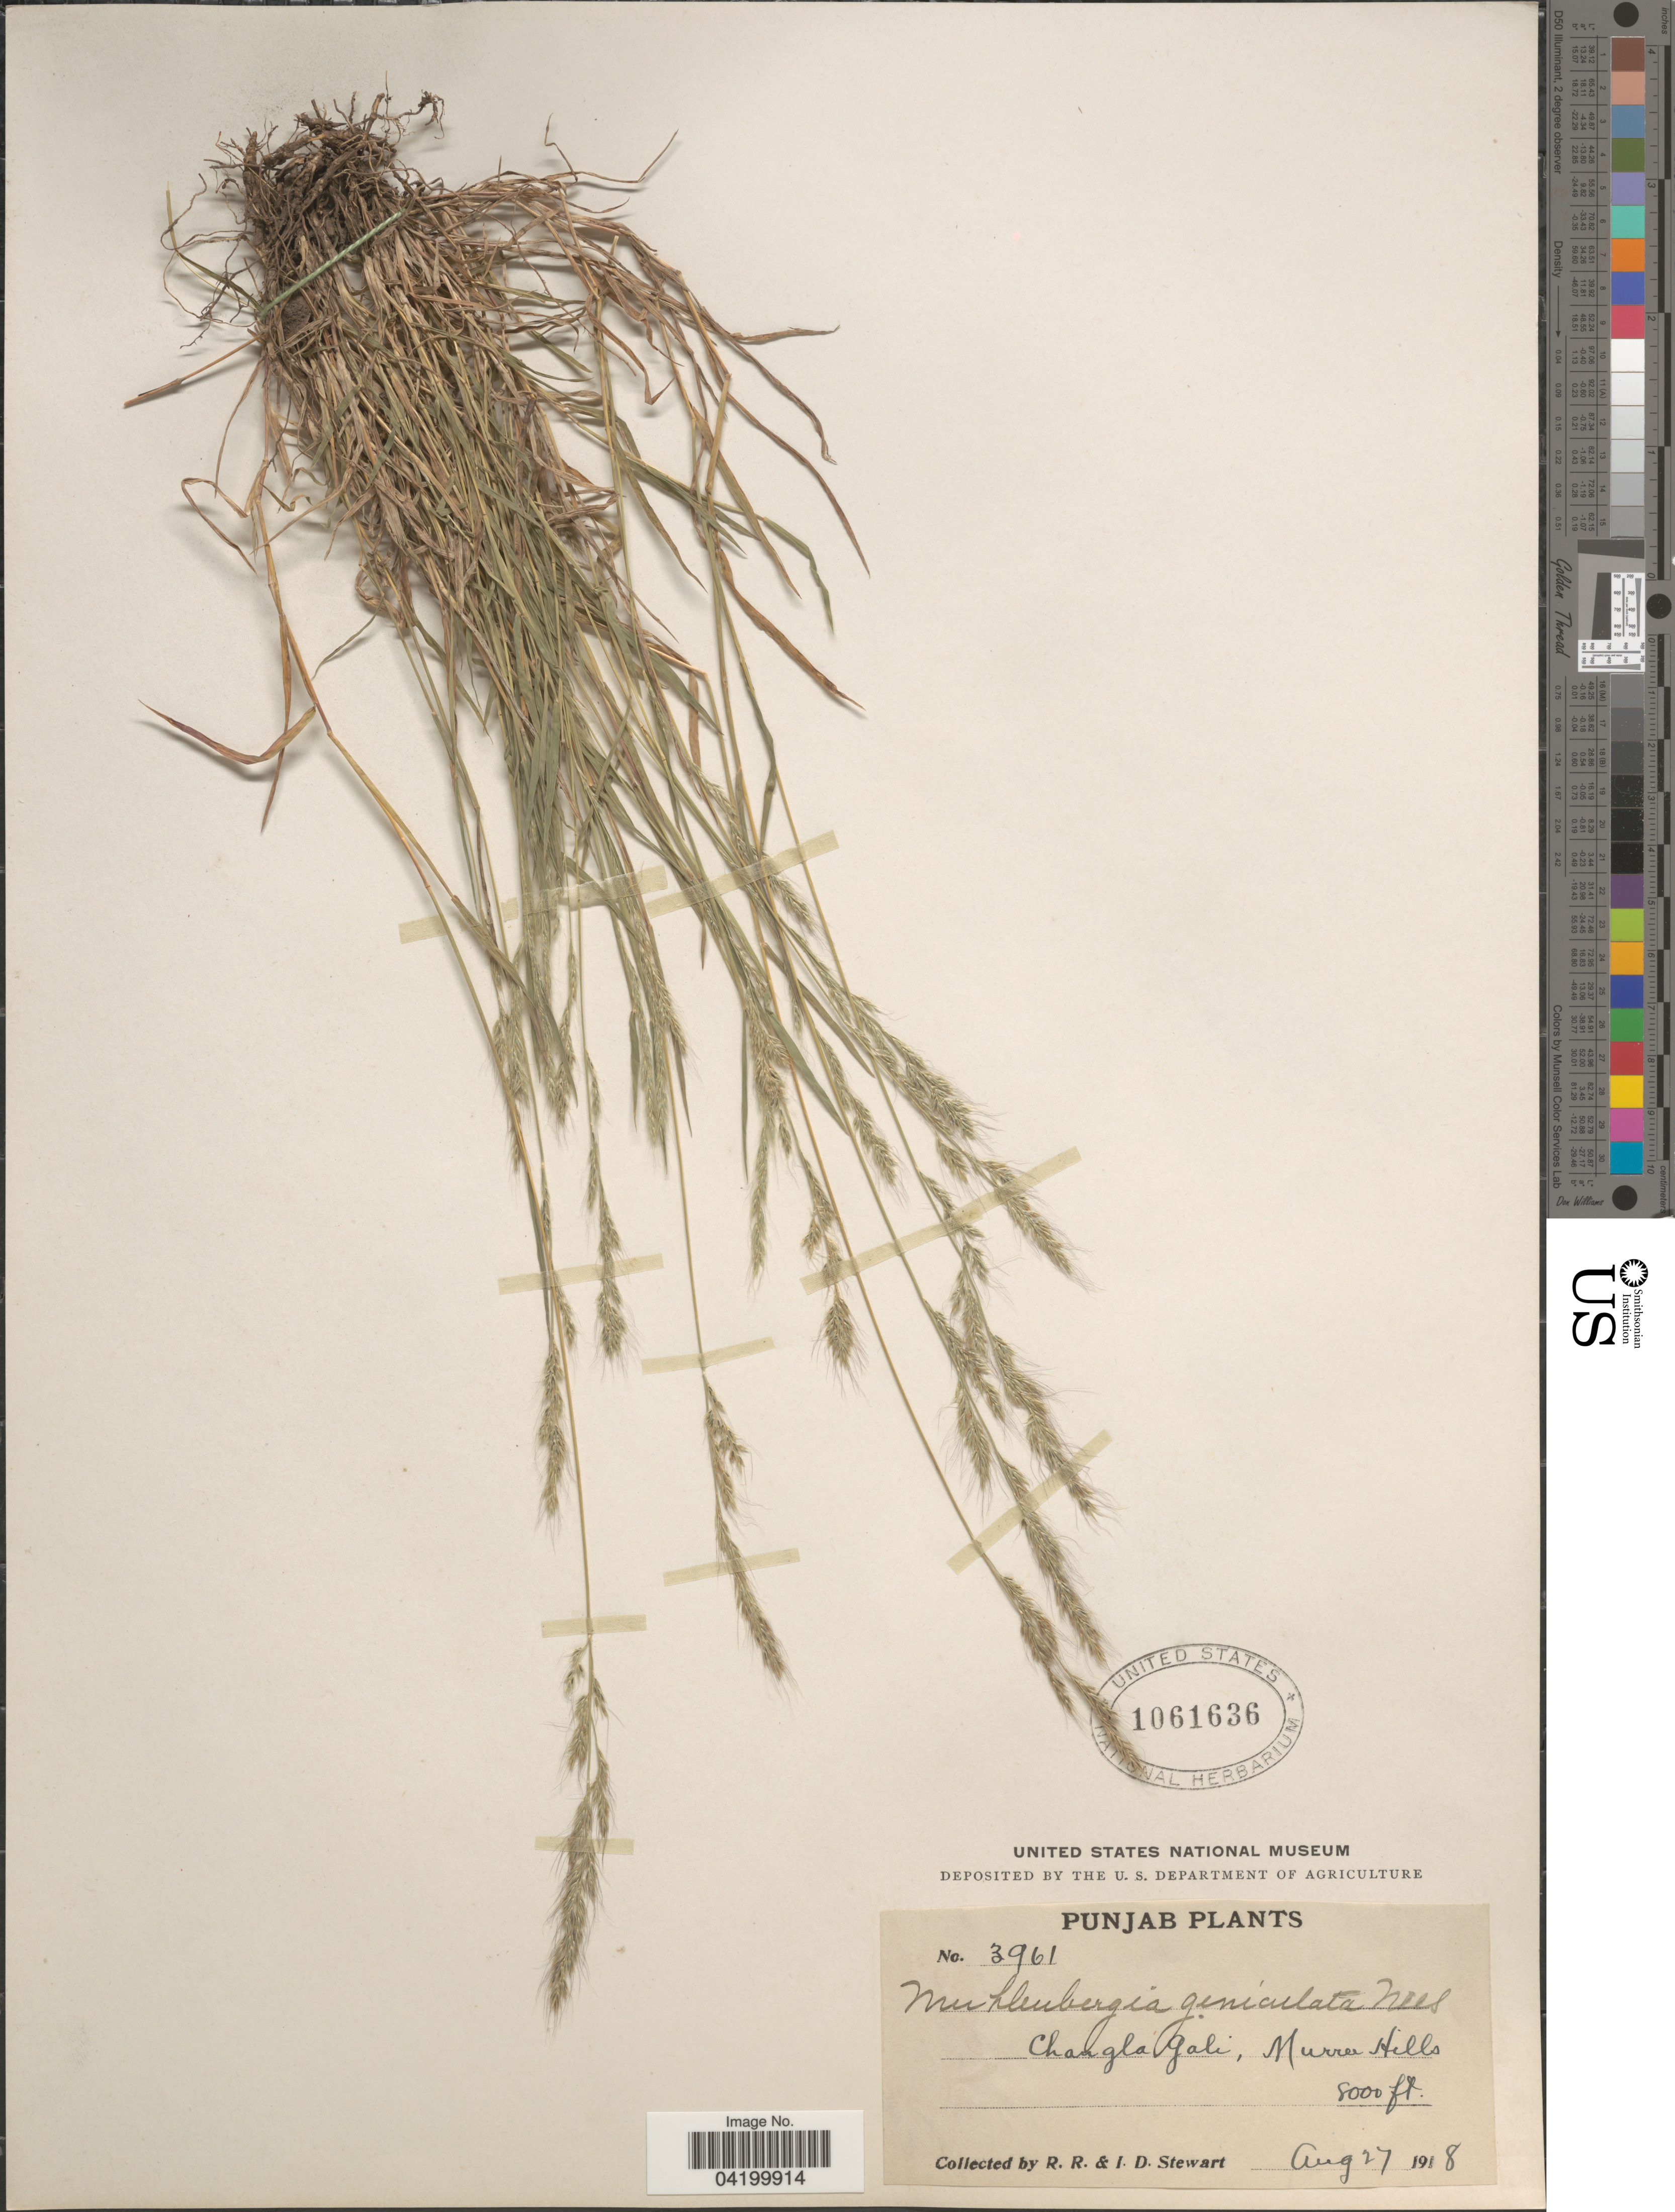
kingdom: Plantae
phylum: Tracheophyta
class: Liliopsida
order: Poales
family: Poaceae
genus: Muhlenbergia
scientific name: Muhlenbergia duthieana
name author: Hack.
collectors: R. Stewart & I. Stewart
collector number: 3961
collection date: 1918-08-27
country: Pakistan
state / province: Punjab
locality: Changla Gali, Murree Hills.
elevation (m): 2438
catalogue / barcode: US 1061636